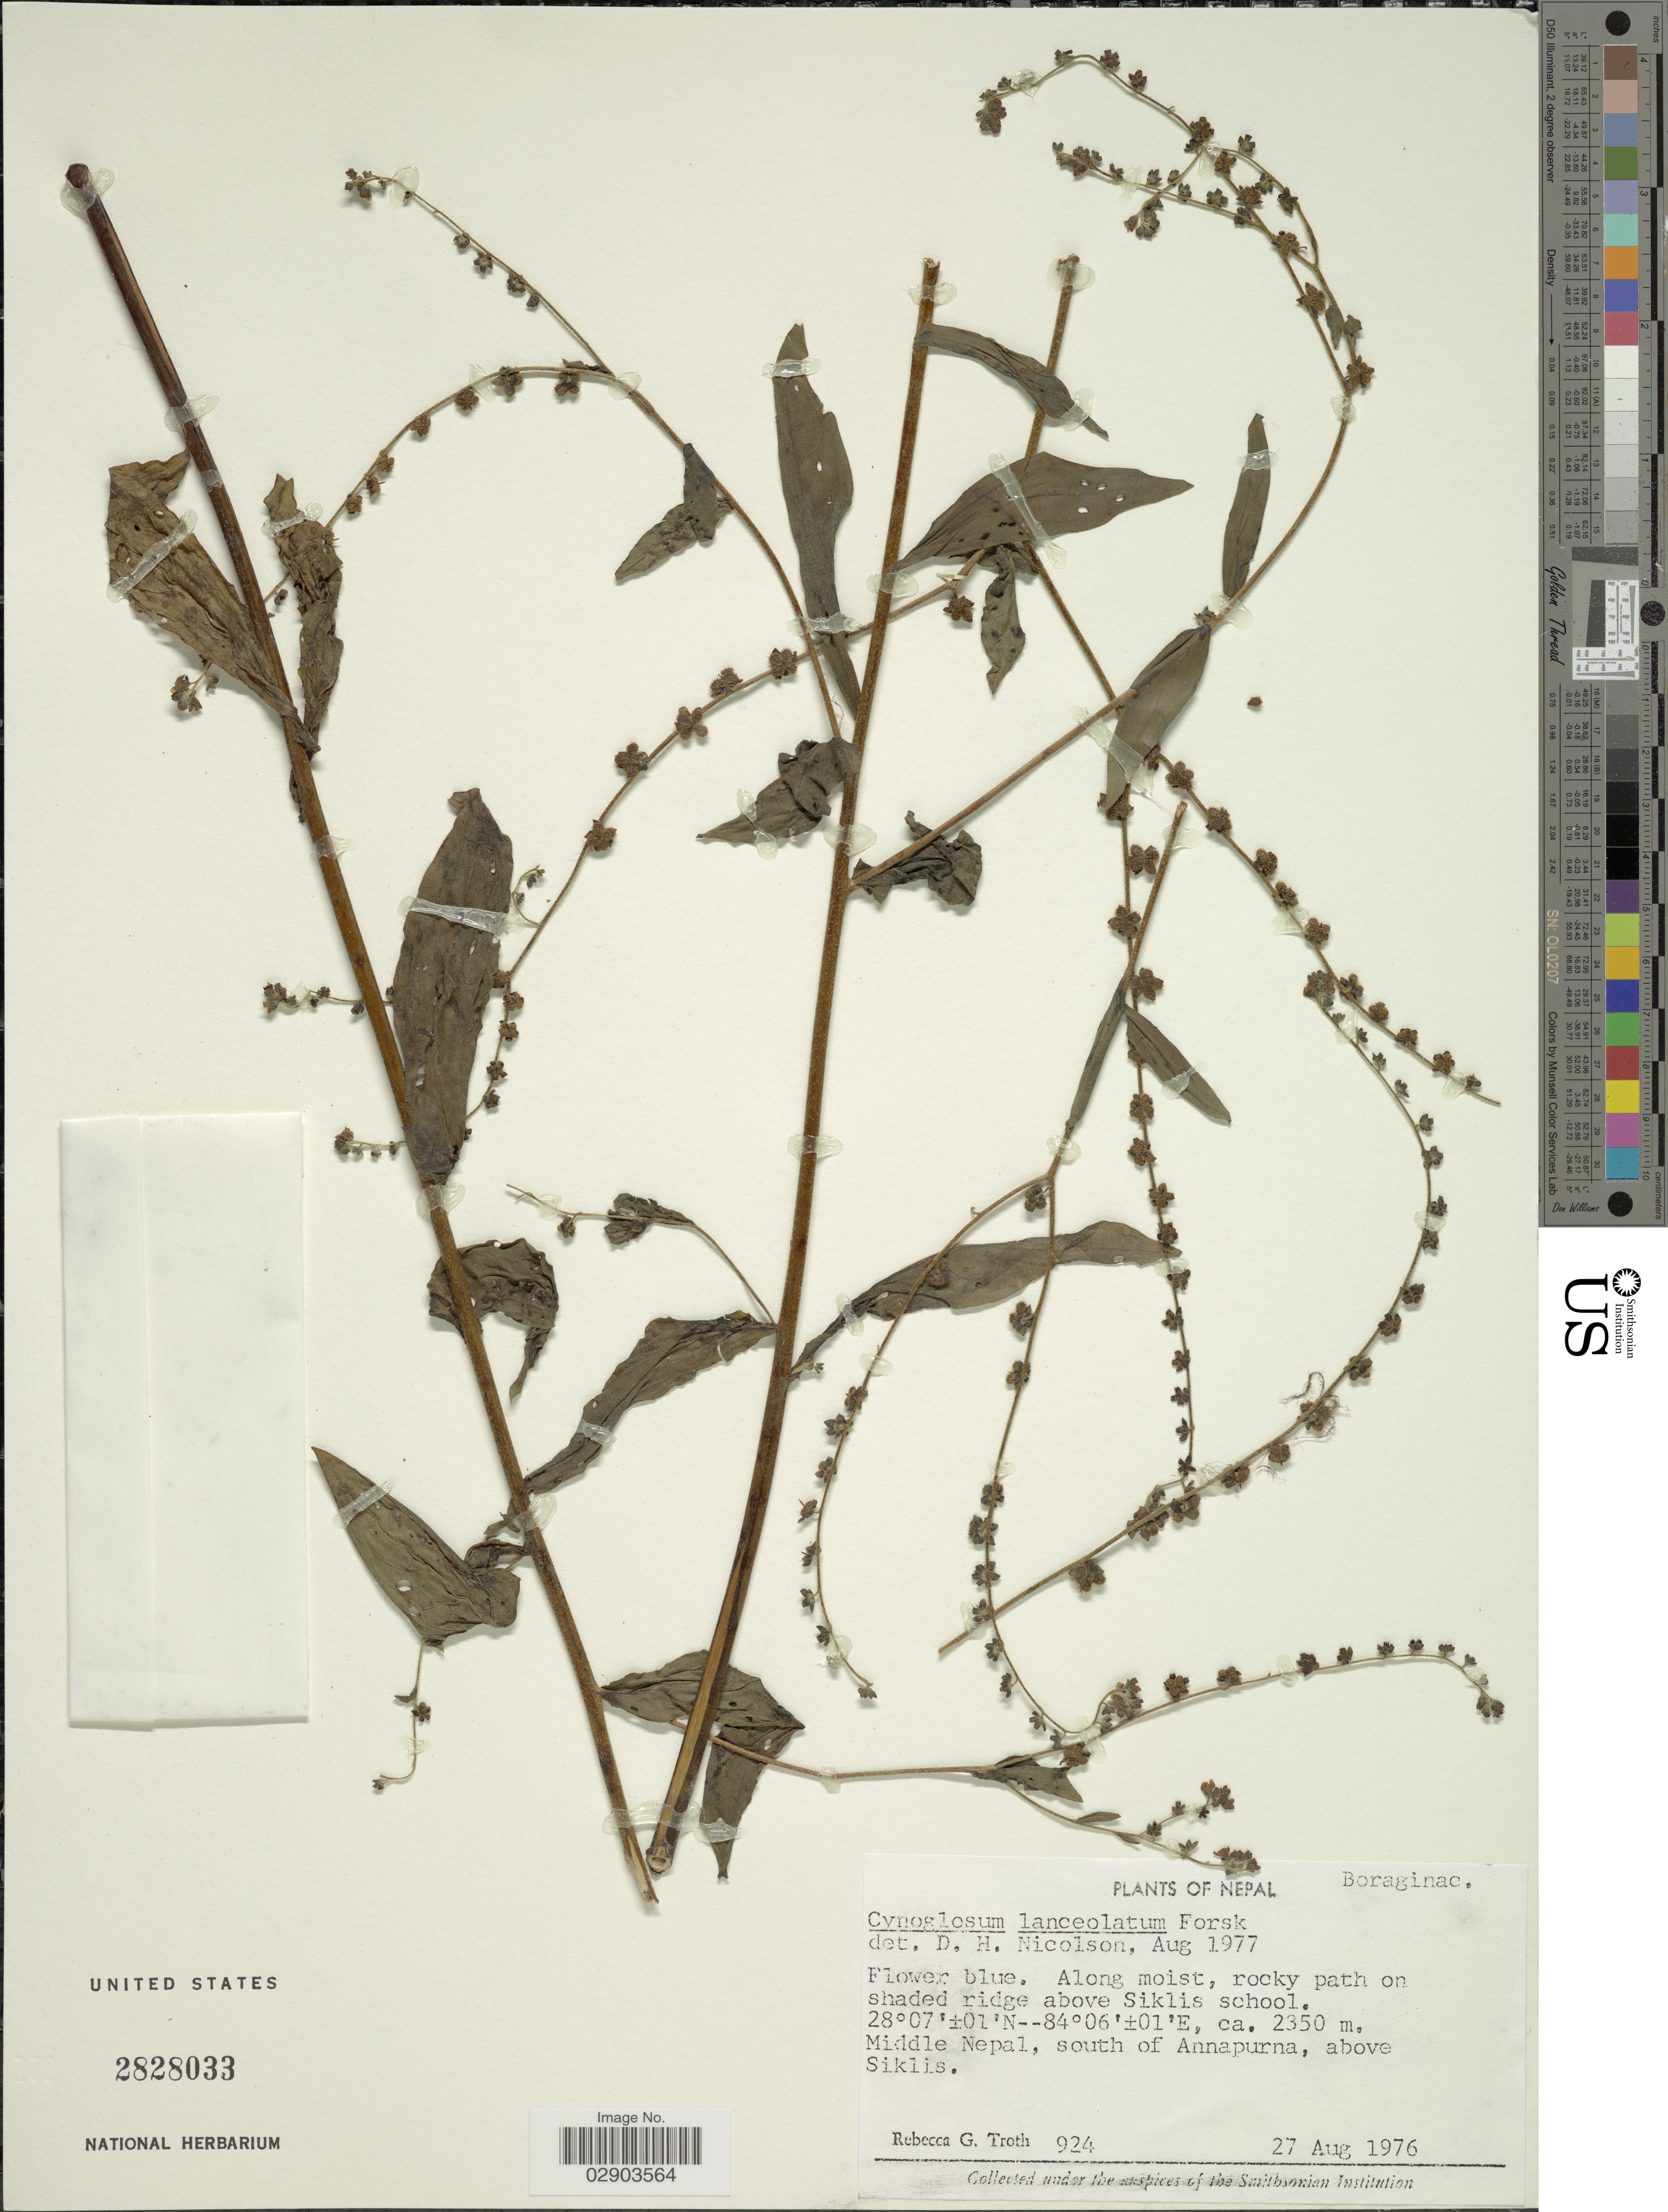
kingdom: Plantae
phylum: Tracheophyta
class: Magnoliopsida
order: Boraginales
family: Boraginaceae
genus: Cynoglossum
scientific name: Cynoglossum lanceolatum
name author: Forssk.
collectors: R. Troth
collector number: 924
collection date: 1976-08-27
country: Nepal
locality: Along moist, rocky path on shaded ridge above Siklis school, Middle Nepal, south of Annapurna, above Siklis.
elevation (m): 2350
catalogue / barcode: US 2828033